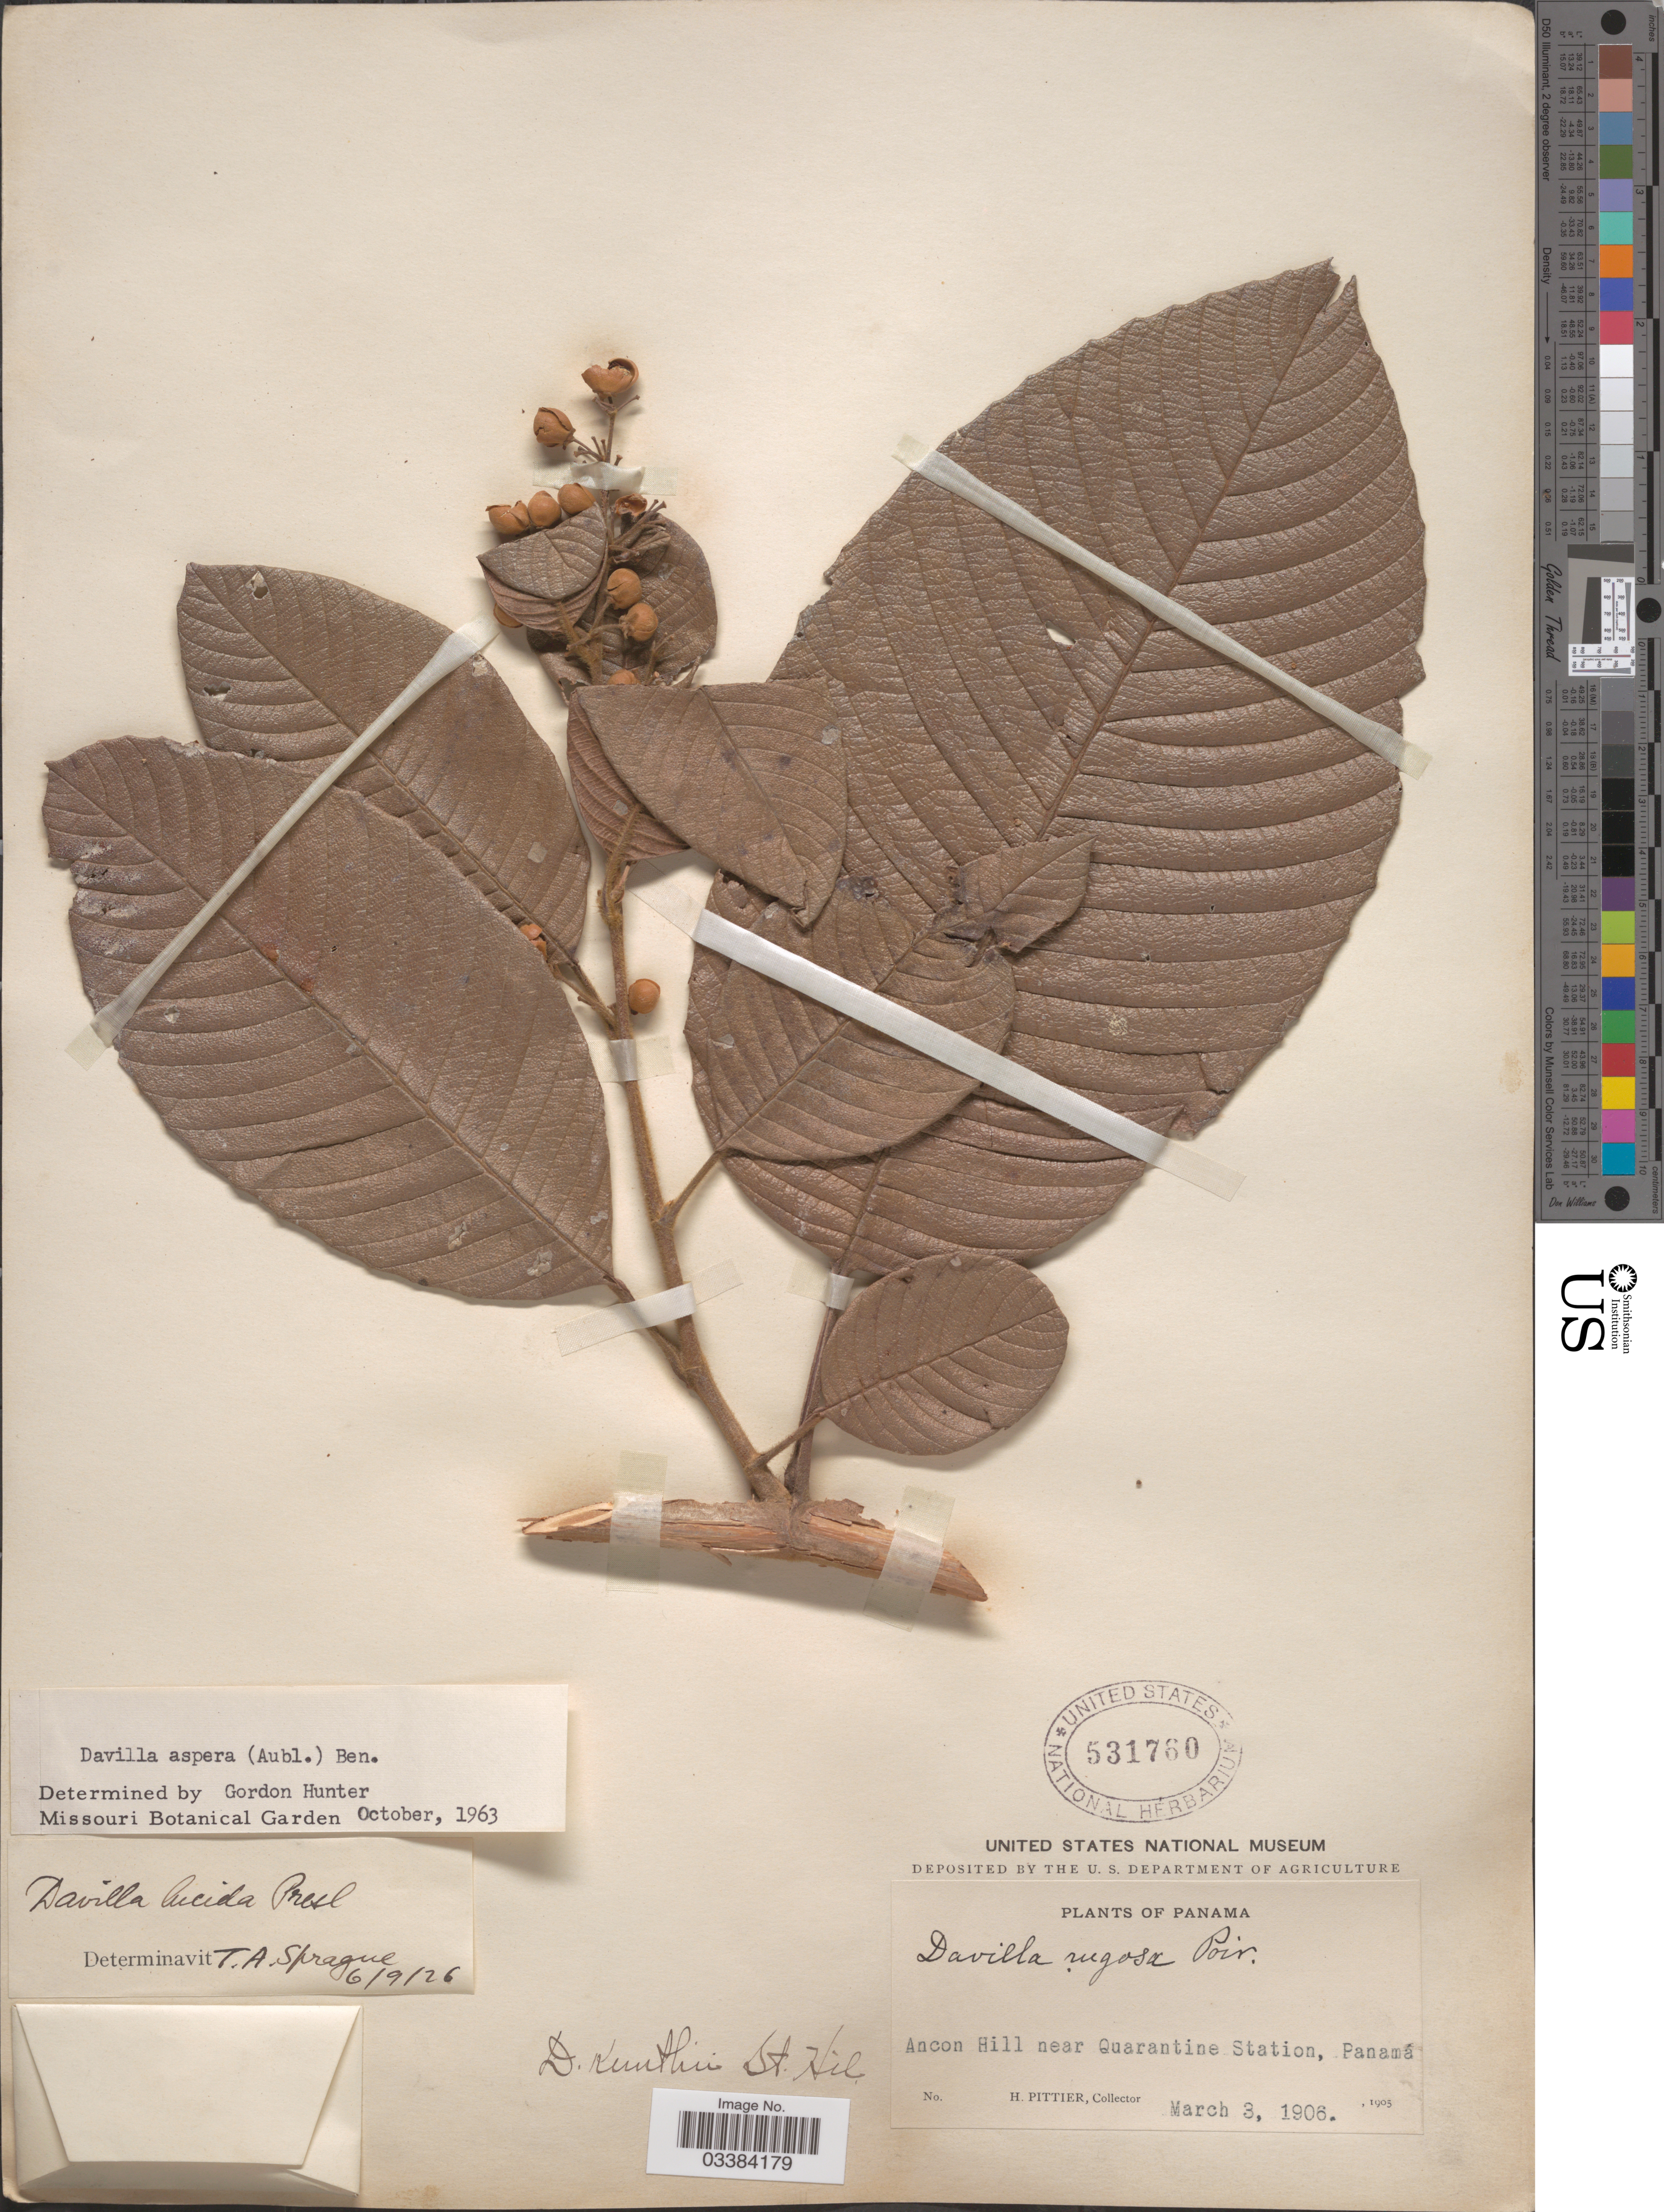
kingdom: Plantae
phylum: Tracheophyta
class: Magnoliopsida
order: Dilleniales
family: Dilleniaceae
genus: Davilla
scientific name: Davilla kunthii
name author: A. St.-Hil.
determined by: Strong, Mark T., (BOT), Smithsonian Institution - National Museum of Natural History (UNITED STATES)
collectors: H. F. Pittier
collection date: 1906-03-03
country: Panama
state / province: Panamá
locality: Ancon Hill near Quarantine Station.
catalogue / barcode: US 531760